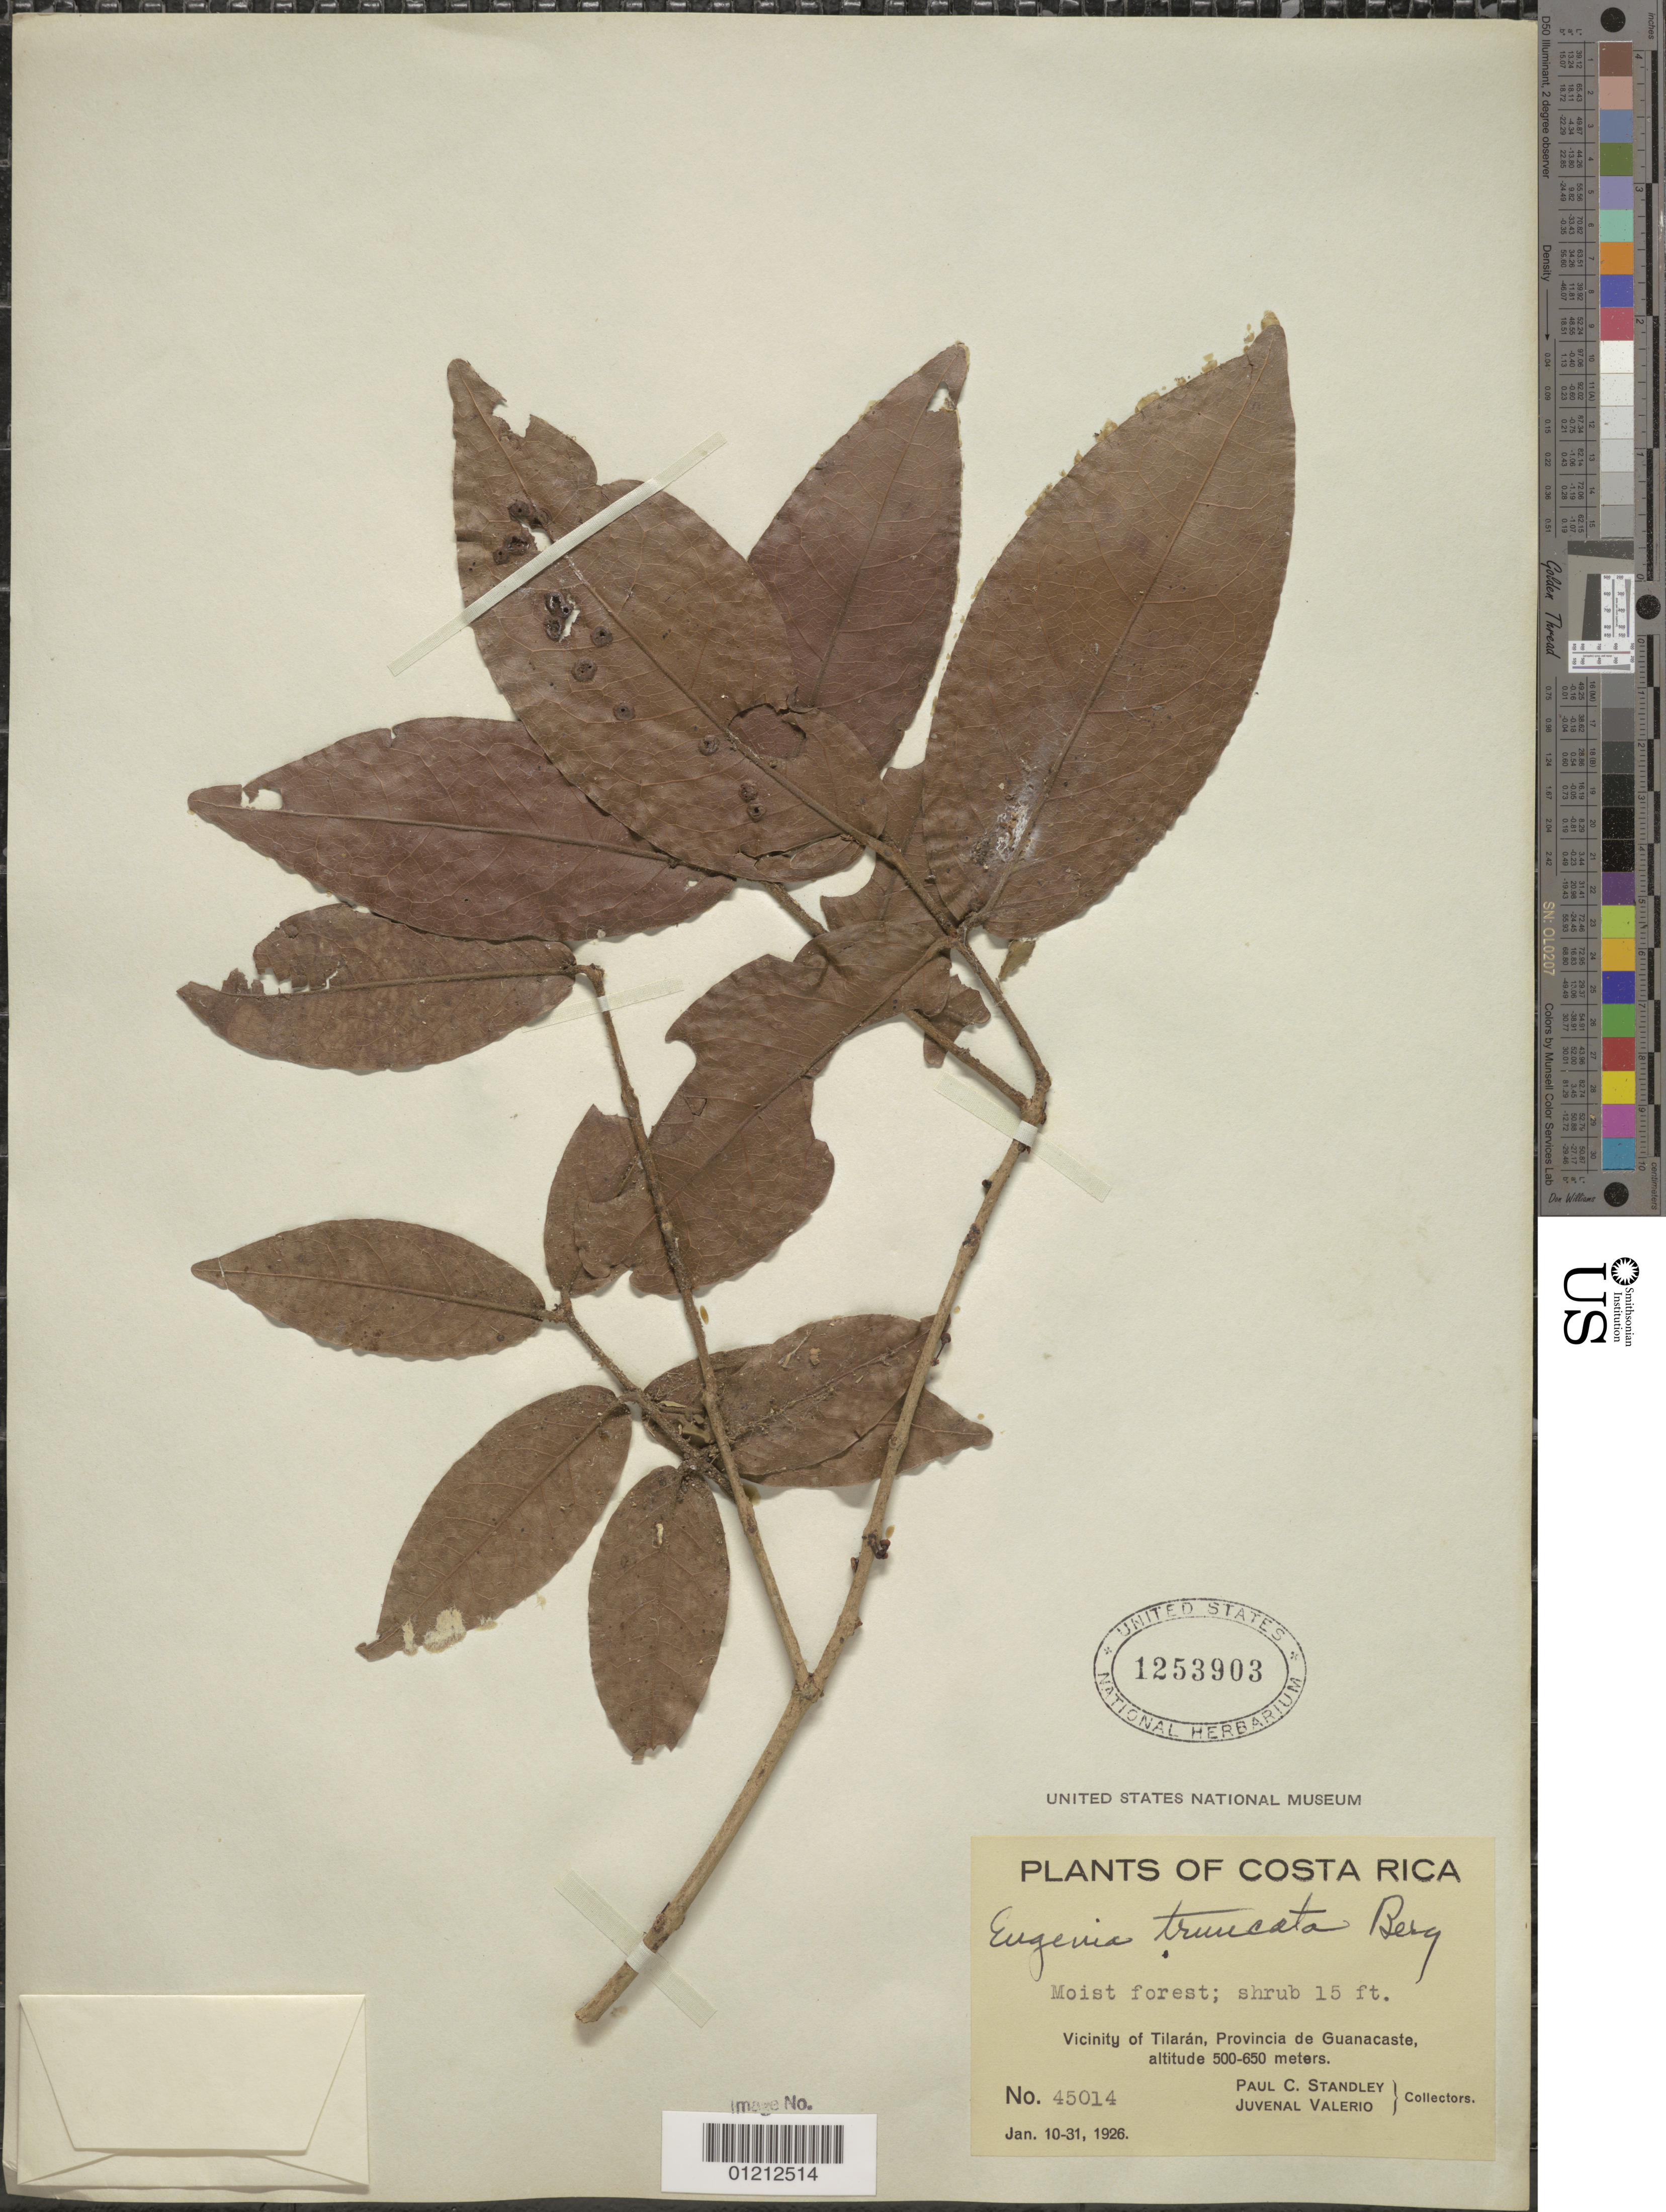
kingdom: Plantae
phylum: Tracheophyta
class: Magnoliopsida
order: Myrtales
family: Myrtaceae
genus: Eugenia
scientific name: Eugenia truncata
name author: O. Berg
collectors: P. C. Standley & J. Valerio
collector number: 45014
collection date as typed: Jan. 10-31, 1926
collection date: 1926-01-10/1926-01-31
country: Costa Rica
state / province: Guanacaste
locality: Vicinity of Tilarán, Provincia de Guanacaste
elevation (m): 500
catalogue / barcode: US 1253903